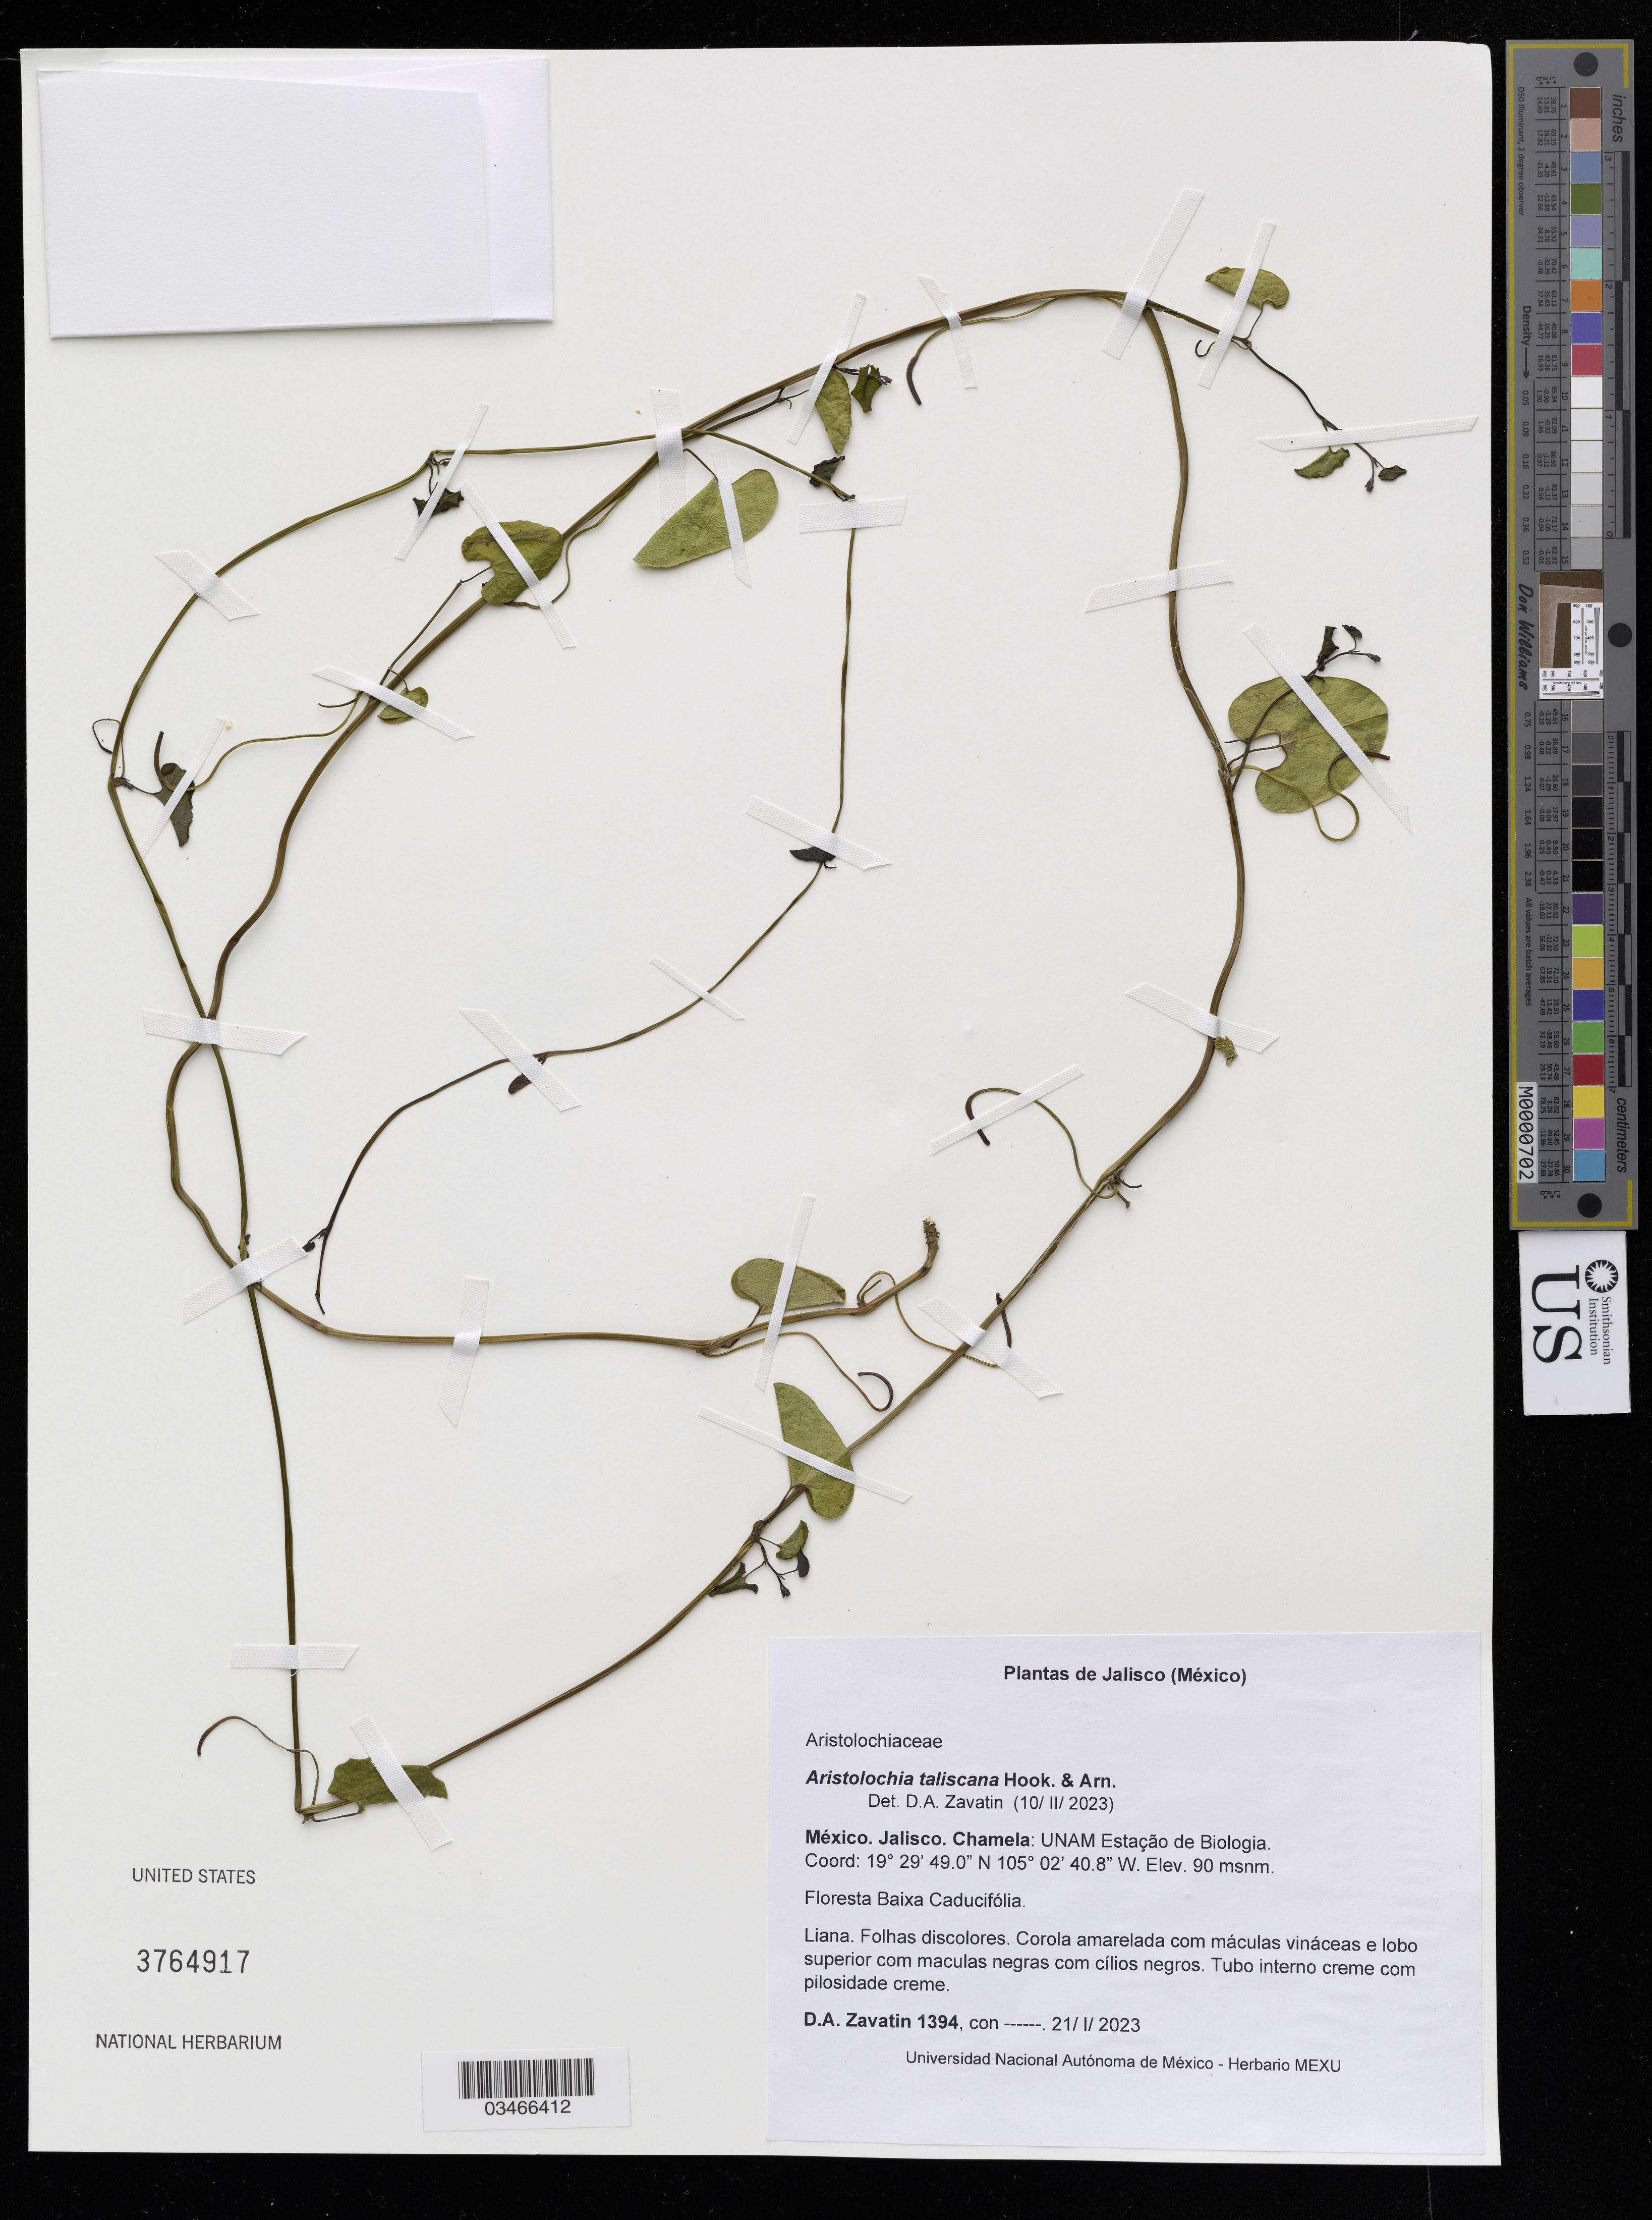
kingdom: Plantae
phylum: Tracheophyta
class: Magnoliopsida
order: Piperales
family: Aristolochiaceae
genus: Aristolochia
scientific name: Aristolochia taliscana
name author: Hook. & Arn.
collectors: D. Zavatin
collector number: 1394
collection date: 2023-01-21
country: Mexico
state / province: Jalisco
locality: Chamela: UNAM Estação de Biologia.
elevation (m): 90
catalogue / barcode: US 3764917